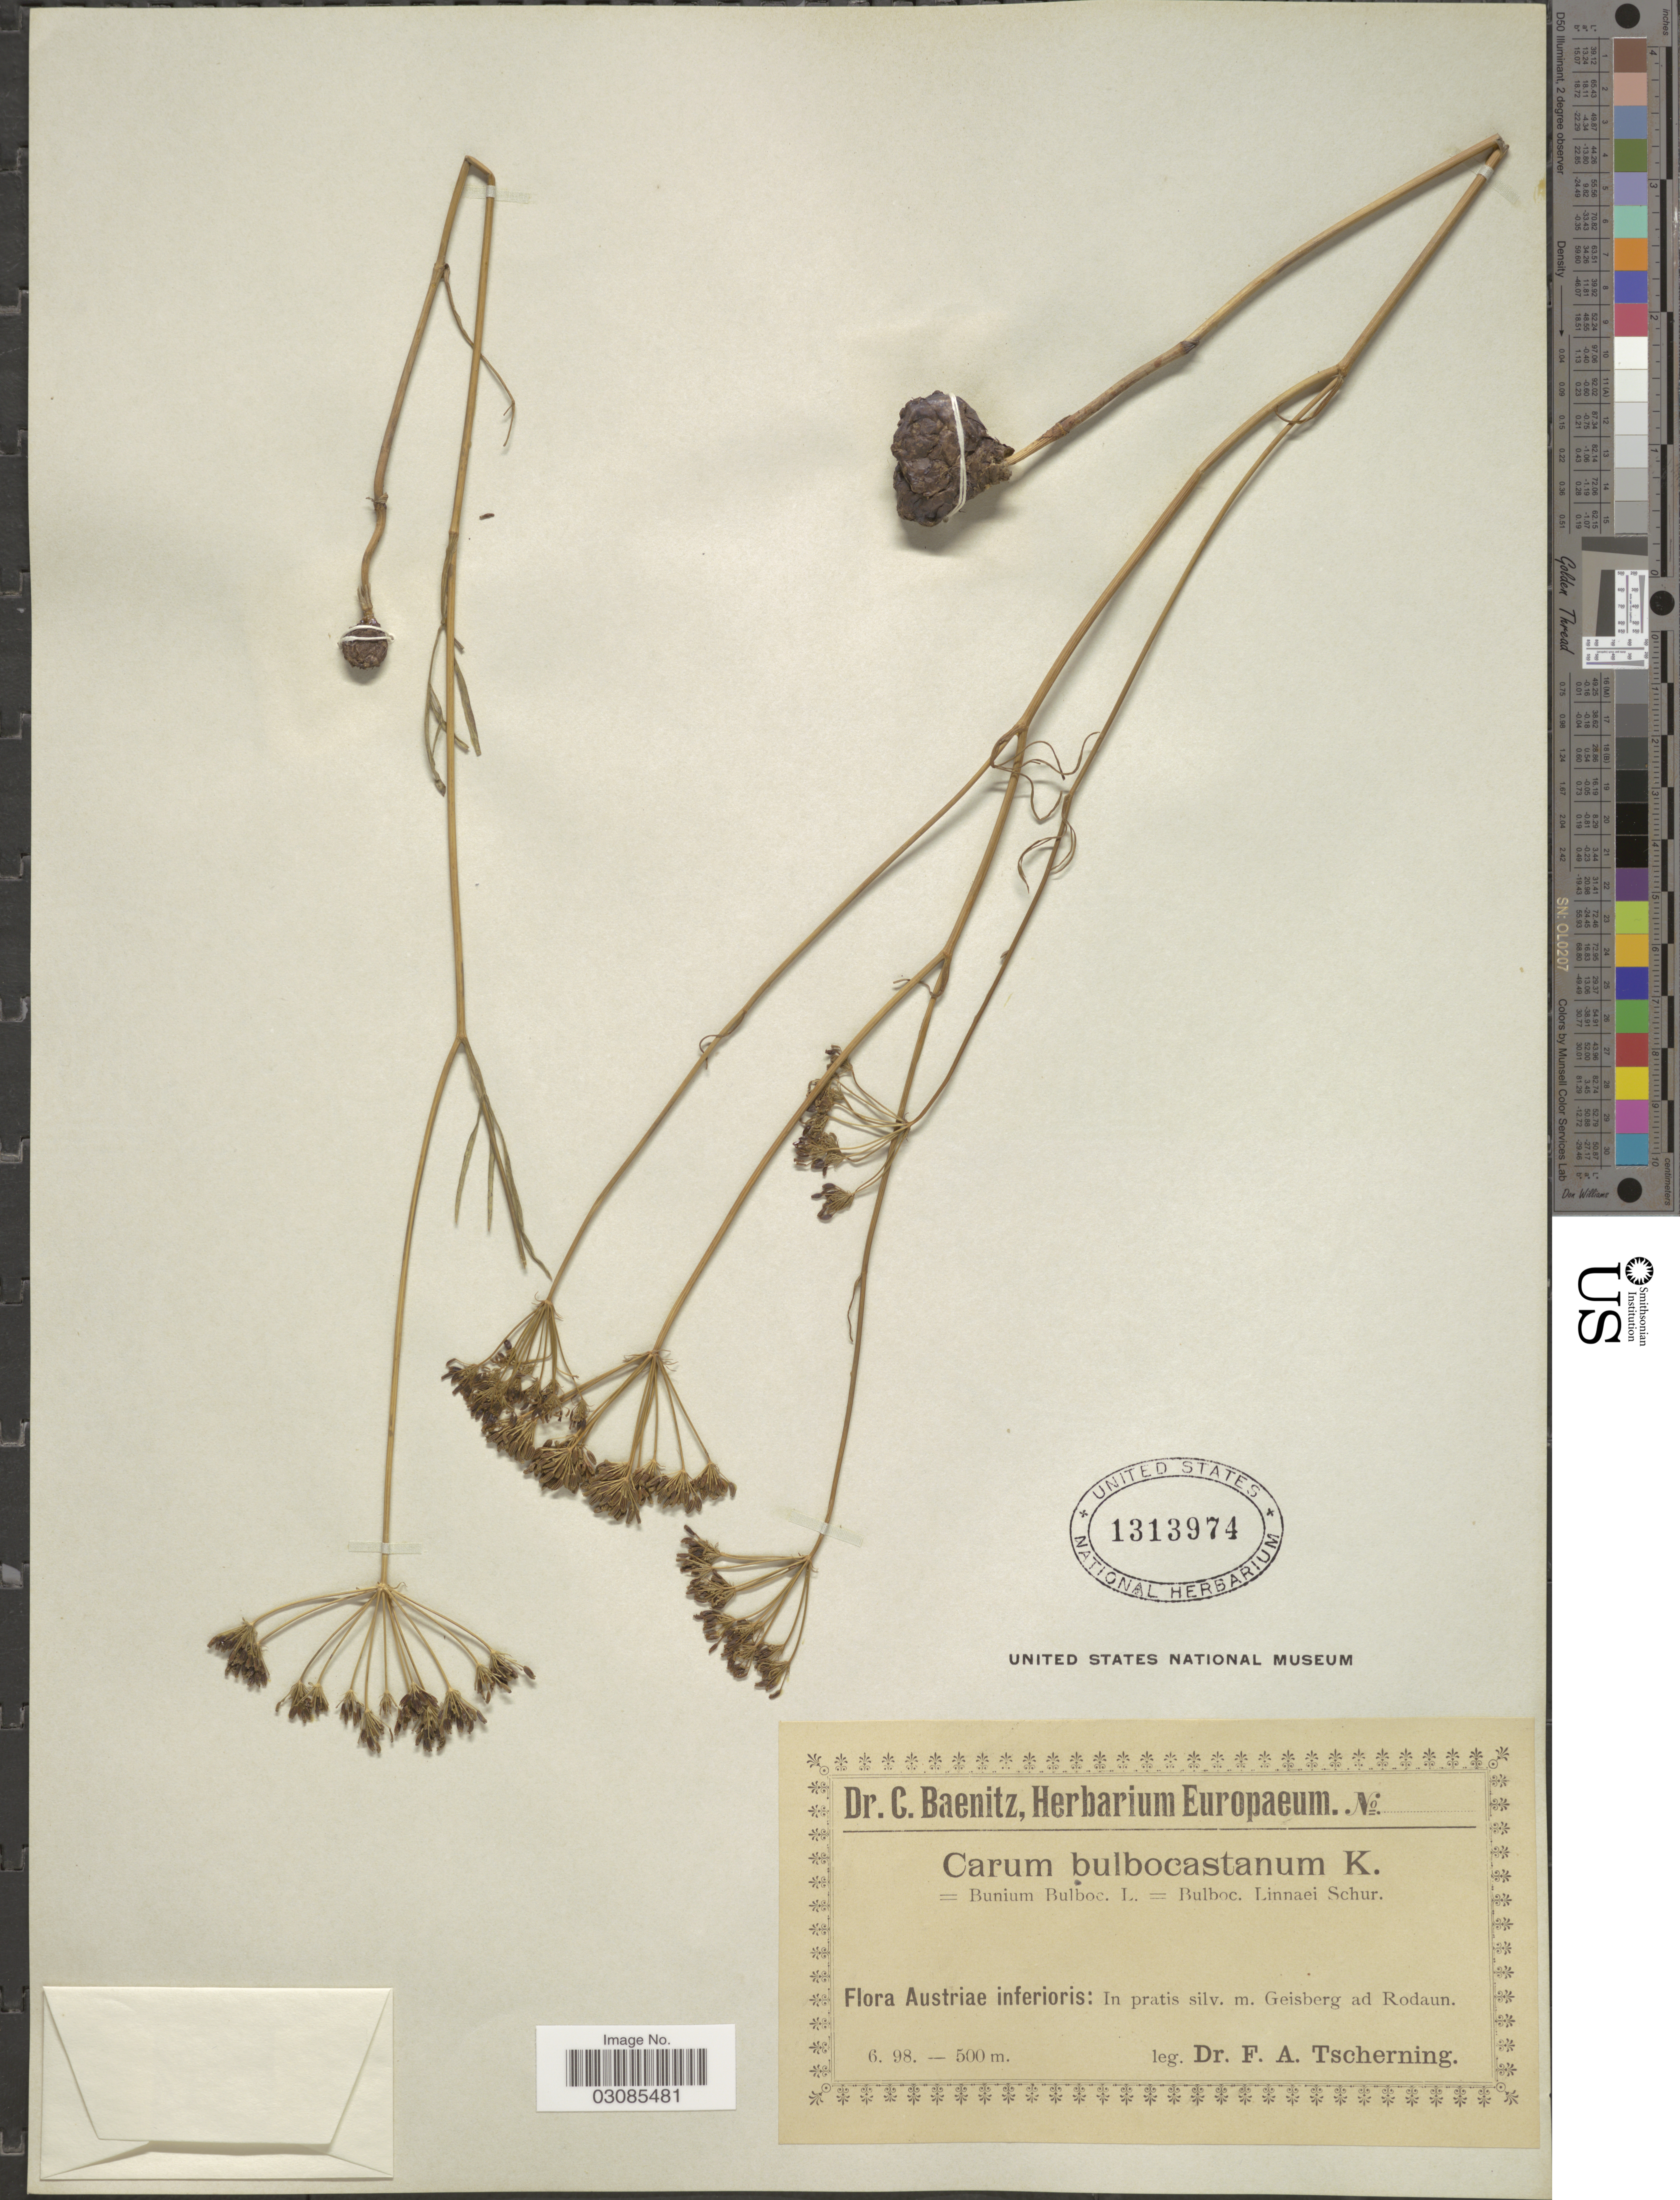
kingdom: Plantae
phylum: Tracheophyta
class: Magnoliopsida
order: Apiales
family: Apiaceae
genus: Bunium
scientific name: Bunium bulbocastanum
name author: L.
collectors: F. A. Tscherning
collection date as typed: Transcribed d/m/y: /6/98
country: Austria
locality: Austriae inferioris: In pratis silv. m. Geisberg ad Rodaun.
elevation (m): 500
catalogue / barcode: US 1313974